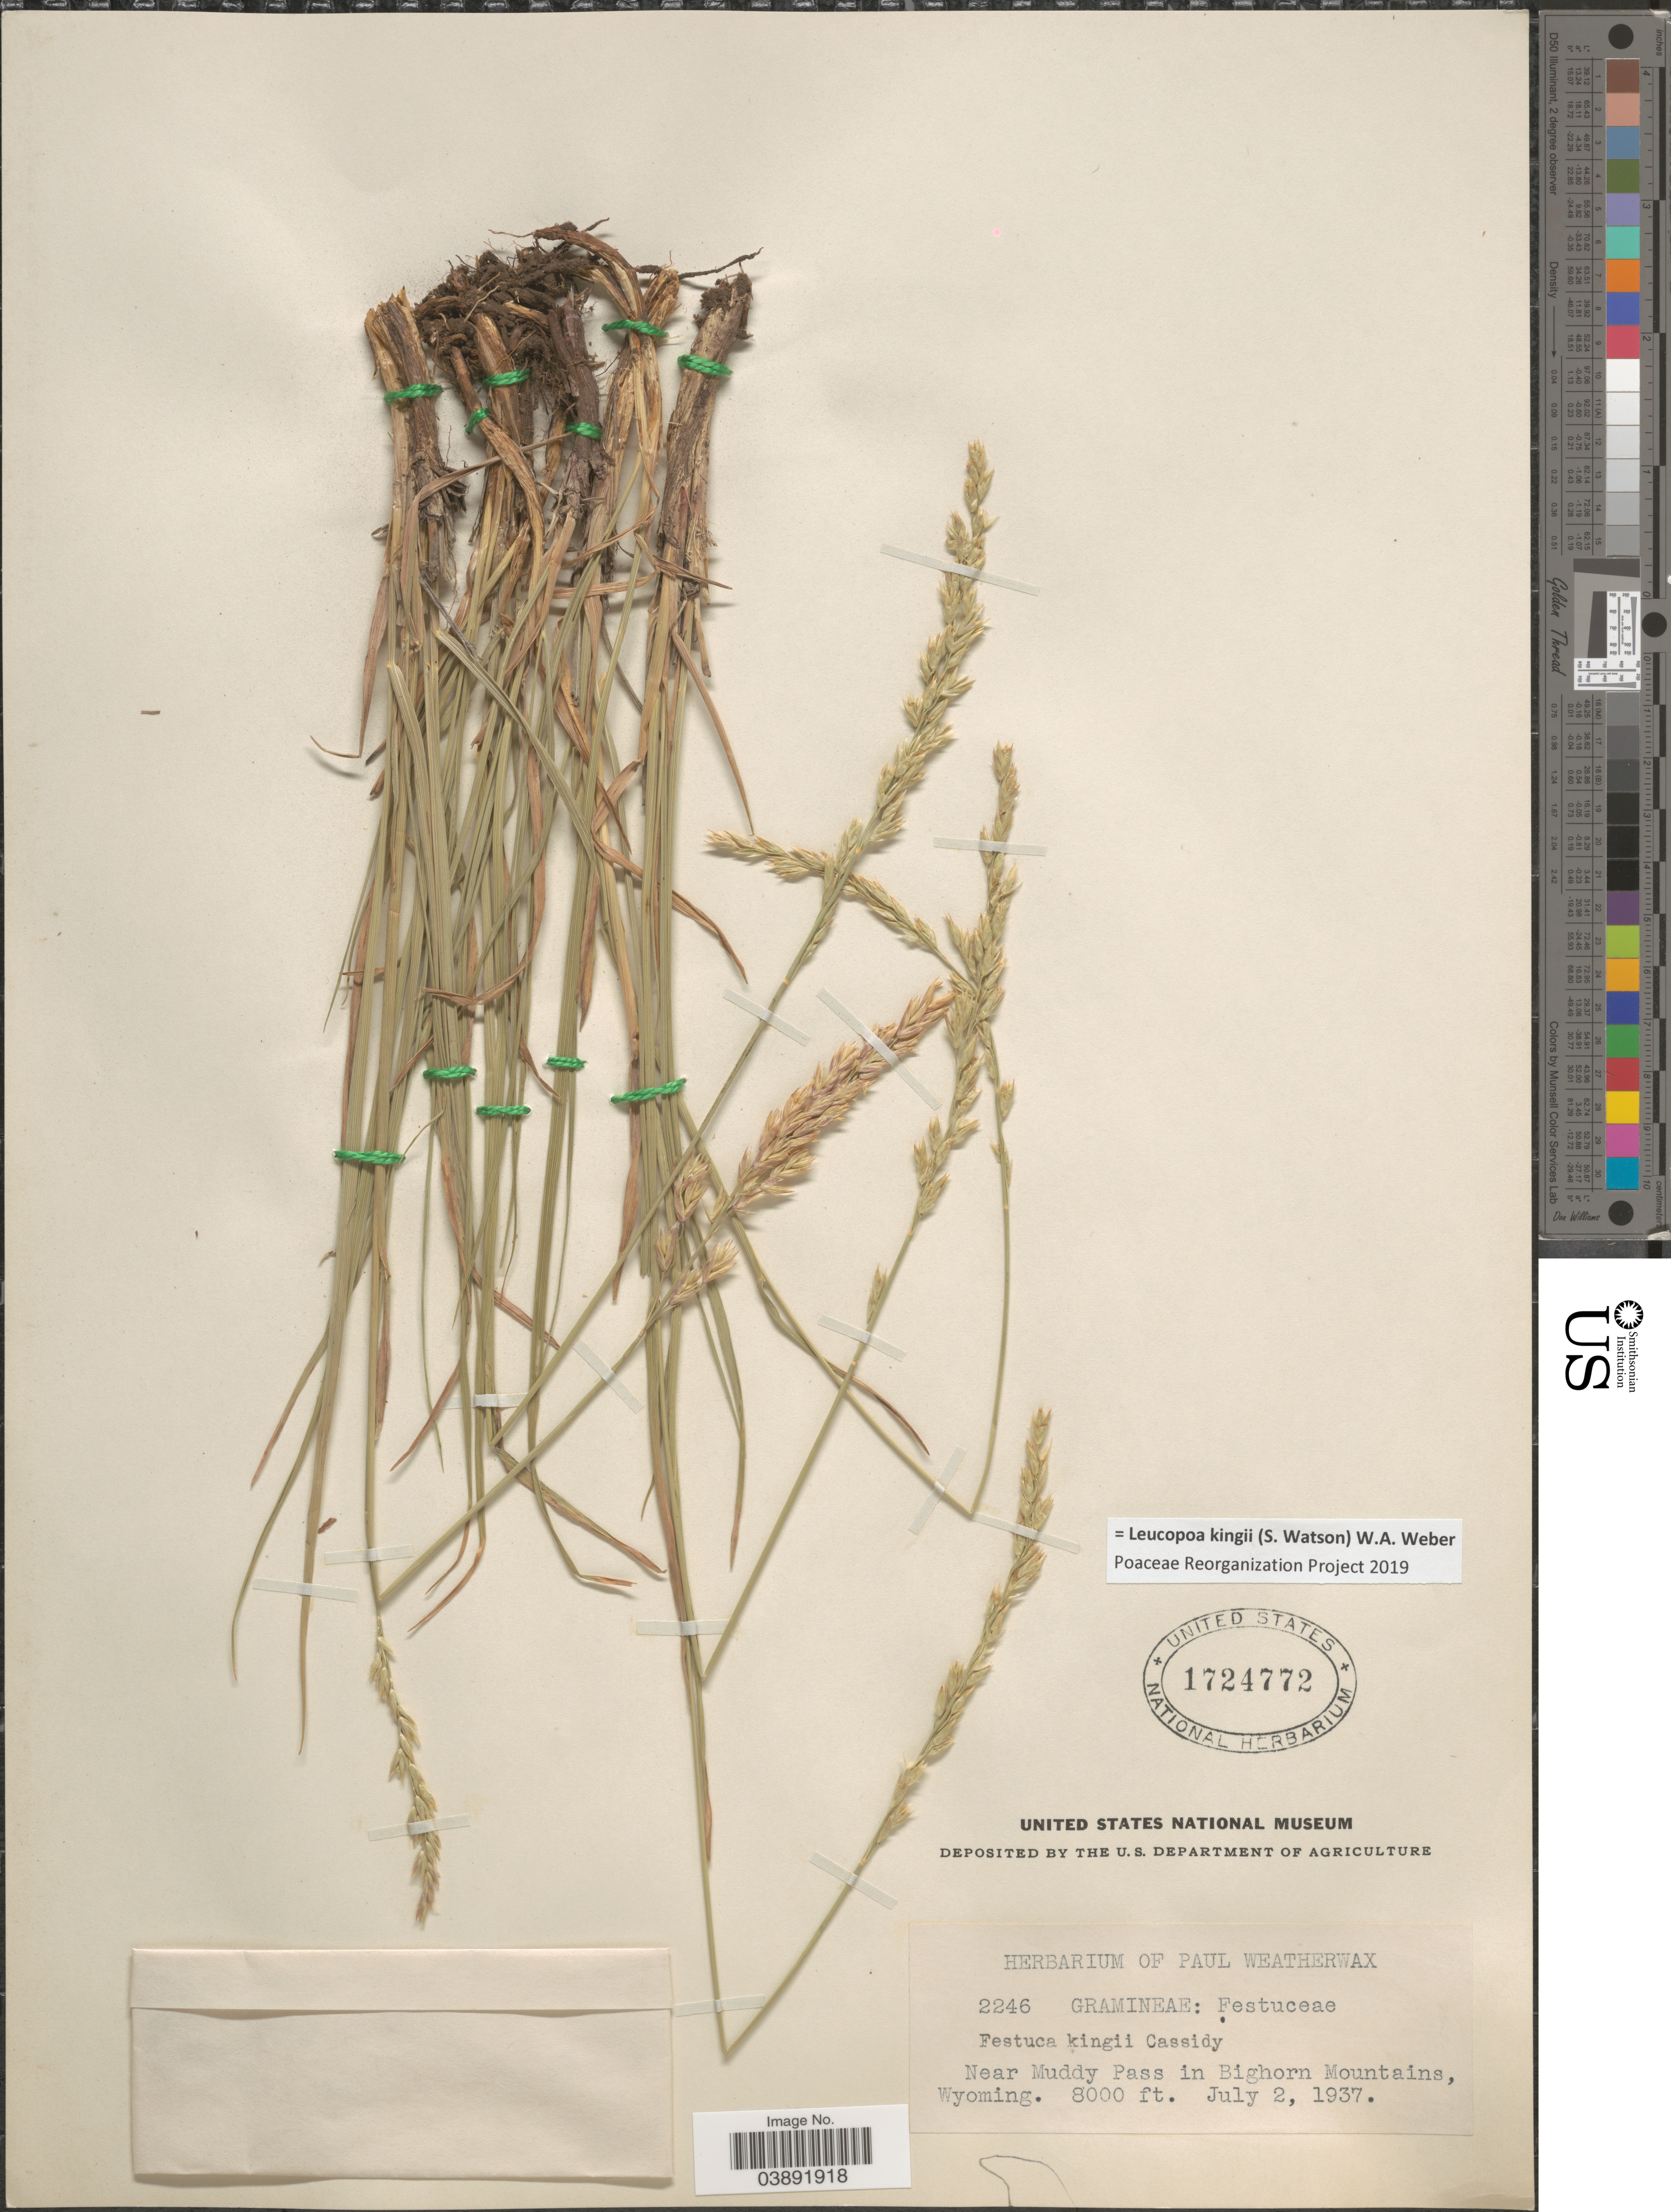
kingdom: Plantae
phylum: Tracheophyta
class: Liliopsida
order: Poales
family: Poaceae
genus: Hesperochloa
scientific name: Hesperochloa kingii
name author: (S. Watson) Rydb.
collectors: Ex herb. Paul Weatherwax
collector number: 2246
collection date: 1937-07-02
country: United States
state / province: Wyoming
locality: Near Muddy Pass in Bighorn Mountains.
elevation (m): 2438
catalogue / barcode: US 1724772